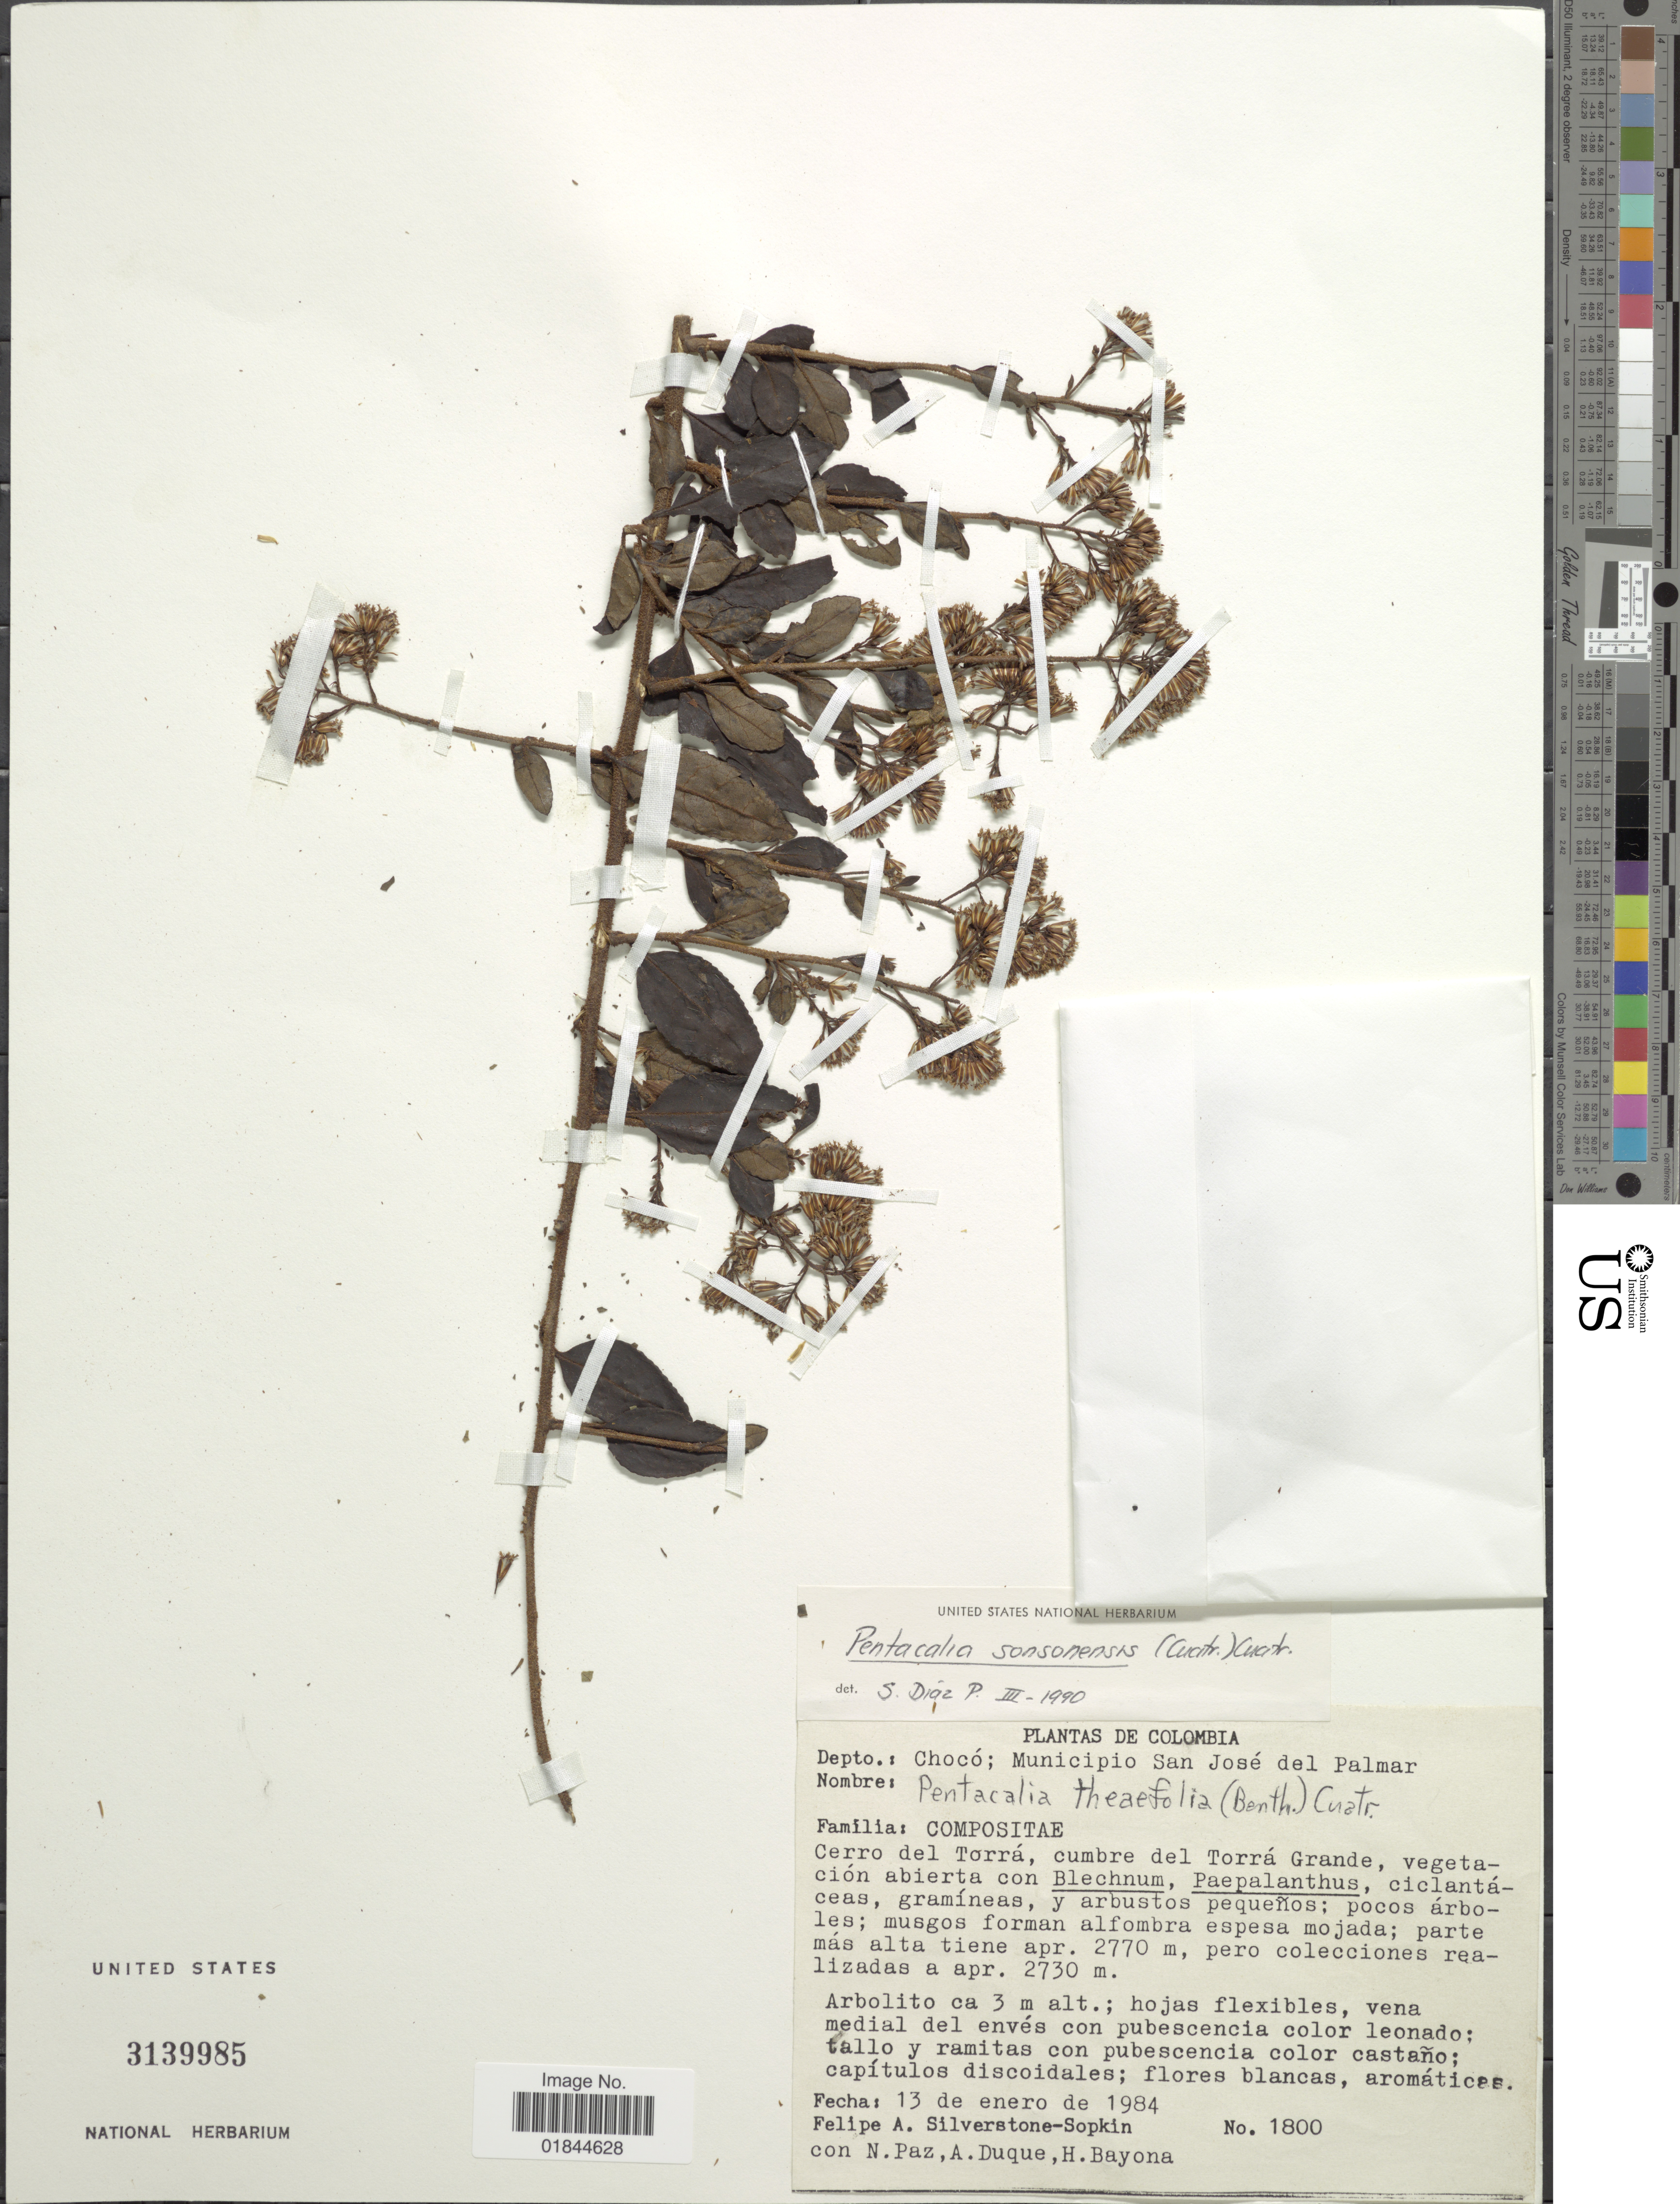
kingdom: Plantae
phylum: Tracheophyta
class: Magnoliopsida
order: Asterales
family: Asteraceae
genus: Pentacalia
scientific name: Pentacalia sonsonensis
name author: (Cuatrec.) Cuatrec.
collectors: P. A. Silverstone-Sopkin, N. Paz, A. Duque & H. Bayona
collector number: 1800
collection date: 1984-01-13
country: Colombia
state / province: Chocó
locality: Cerro del Torra, cumbre del Torra Grande, Municipio San Jose del Palmar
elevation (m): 2730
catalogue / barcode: US 3139985